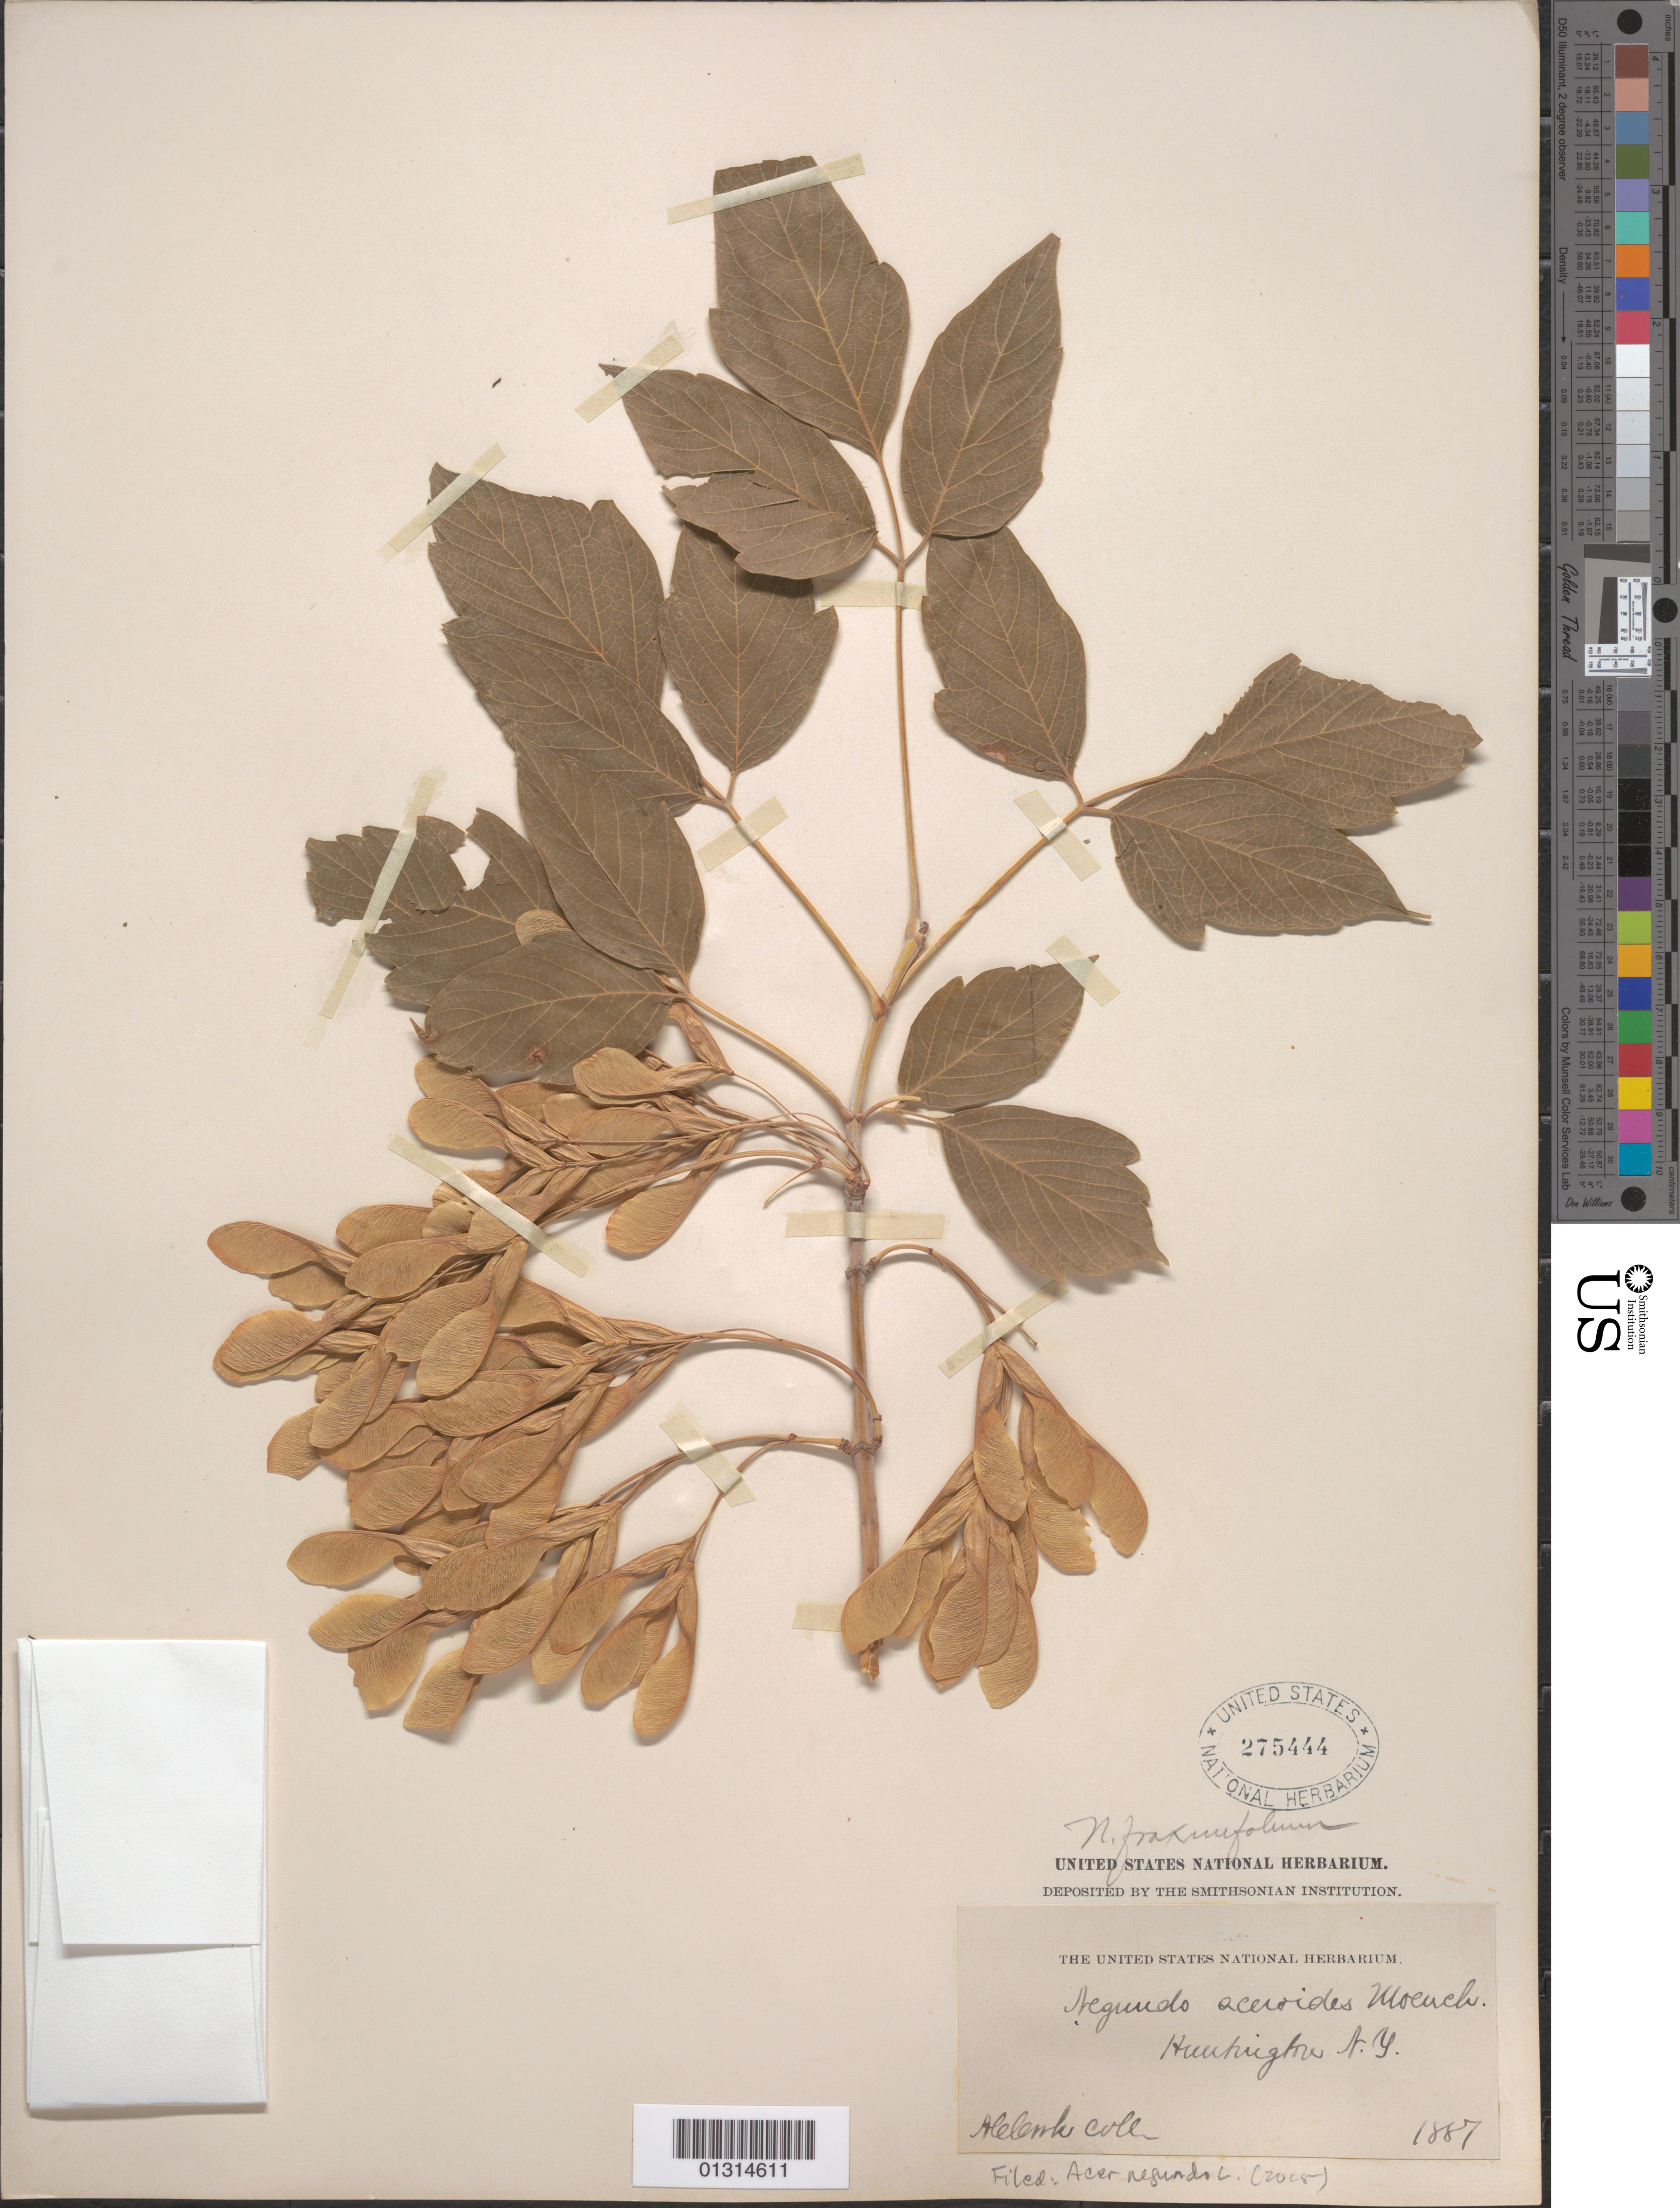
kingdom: Plantae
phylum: Tracheophyta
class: Magnoliopsida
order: Sapindales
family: Sapindaceae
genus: Acer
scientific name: Acer negundo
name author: L.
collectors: A. Cook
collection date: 1887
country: United States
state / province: New York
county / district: Suffolk County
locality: Huntington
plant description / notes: Collector looks like: "Helenk" ?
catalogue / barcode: US 275444